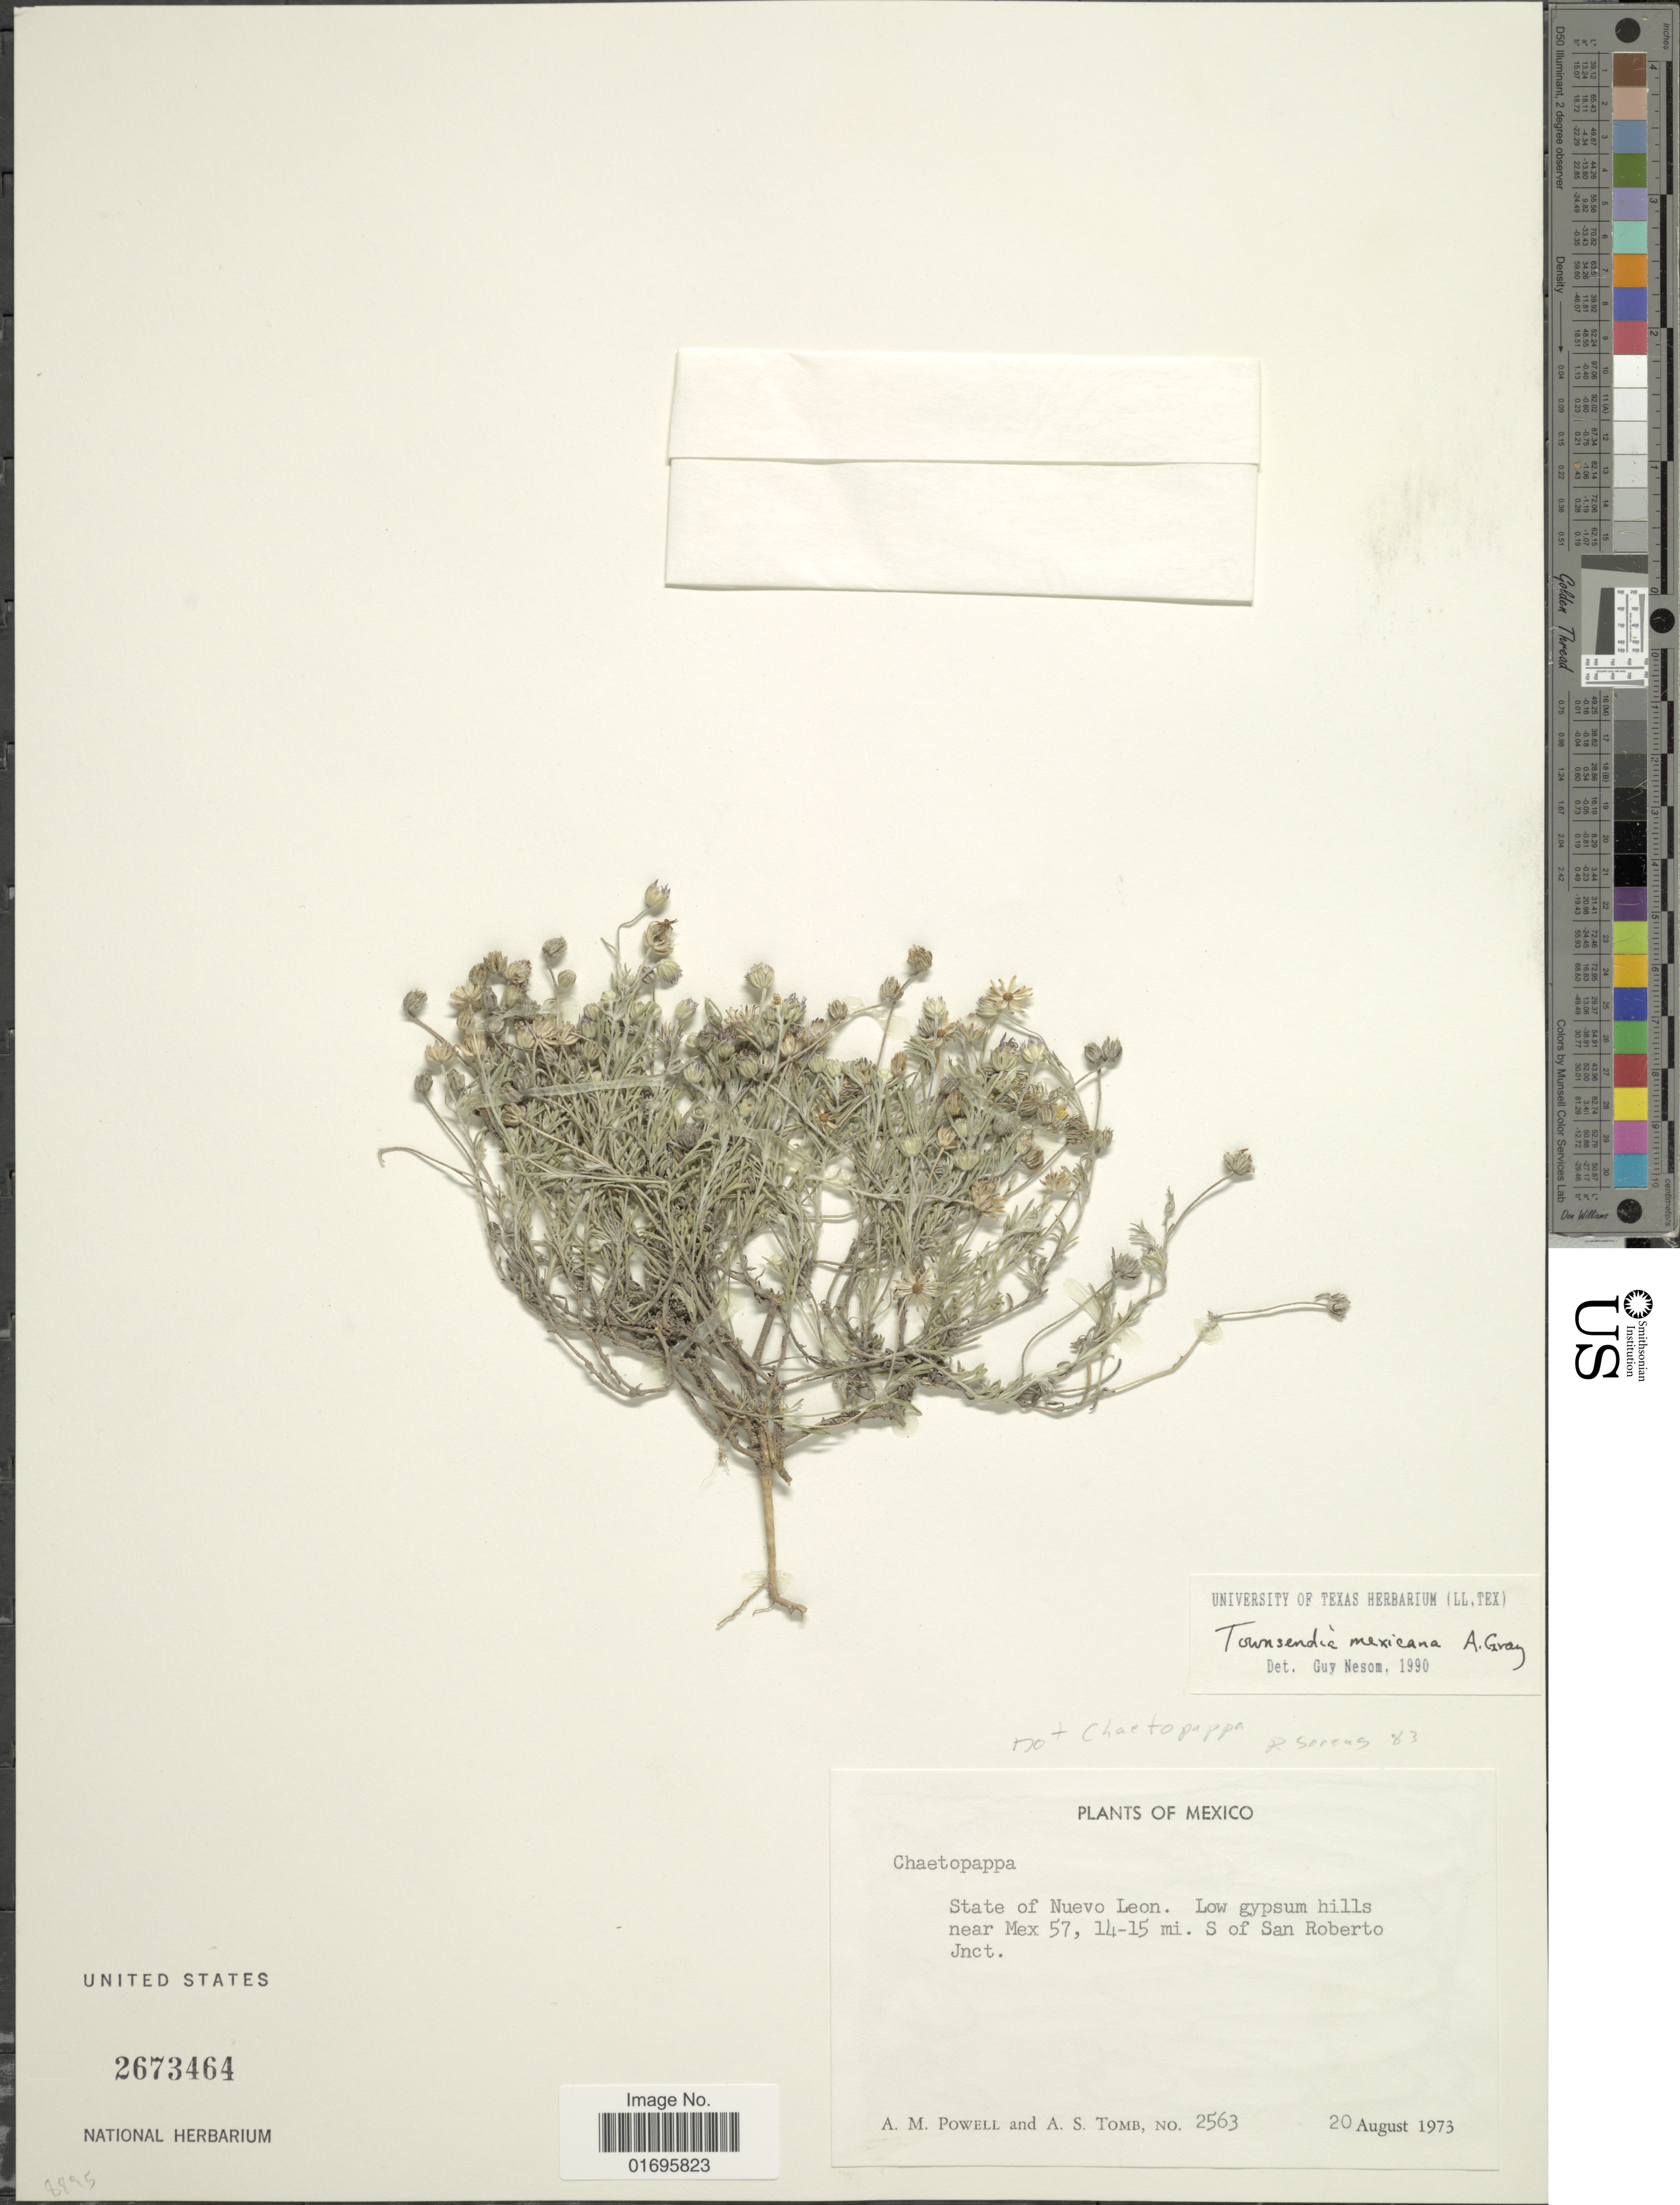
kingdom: Plantae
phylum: Tracheophyta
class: Magnoliopsida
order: Asterales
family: Asteraceae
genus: Townsendia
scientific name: Townsendia mexicana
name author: A. Gray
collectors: A. M. Powell & A. Tomb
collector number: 2563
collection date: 1973-08-20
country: Mexico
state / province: Nuevo León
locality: State of Nuevo Leon. Low gypsum hills near Mex 57, 14-15 mi. S of San Roberto Jnct.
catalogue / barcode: US 2673464